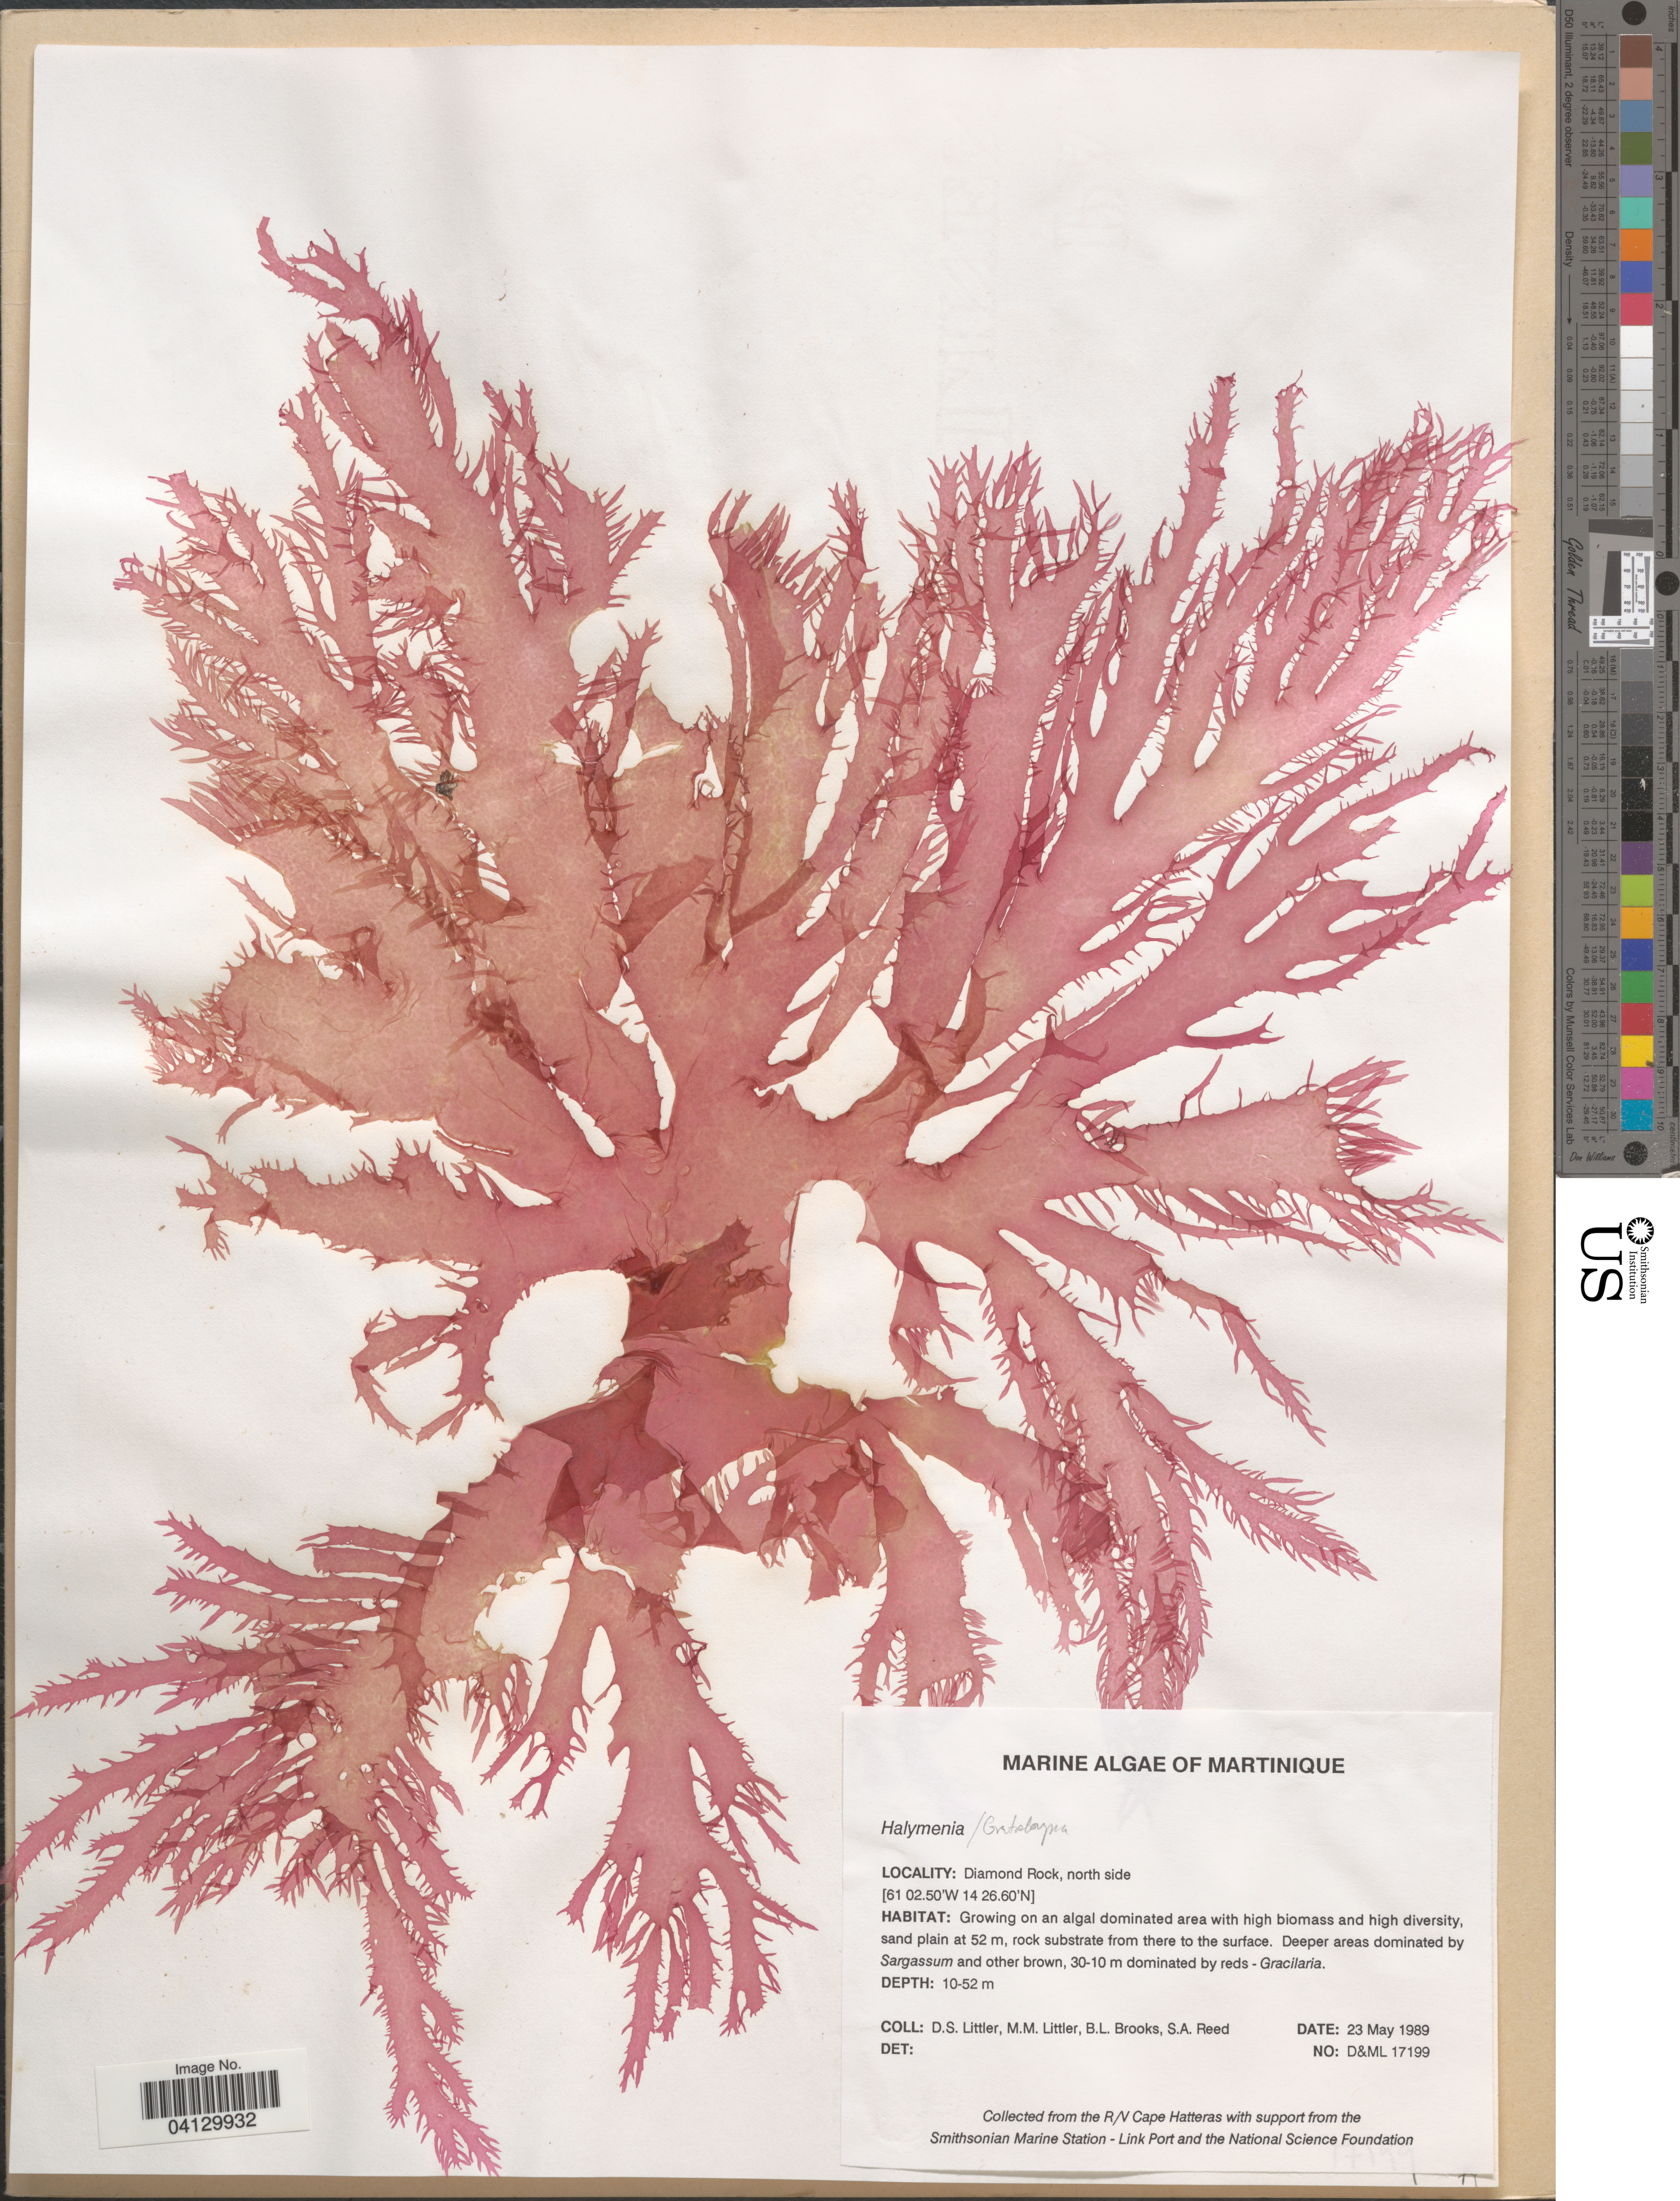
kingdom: Plantae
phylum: Rhodophyta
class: Florideophyceae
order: Halymeniales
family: Halymeniaceae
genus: Halymenia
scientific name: Halymenia pseudofloresia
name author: Collins & M. Howe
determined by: Ballantine, D. L.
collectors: D. S. Littler, B. Brooks & S. Reed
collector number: D&ML17199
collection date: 1989-05-23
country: Martinique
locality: Diamond Rock, north side.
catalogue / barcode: US 328793